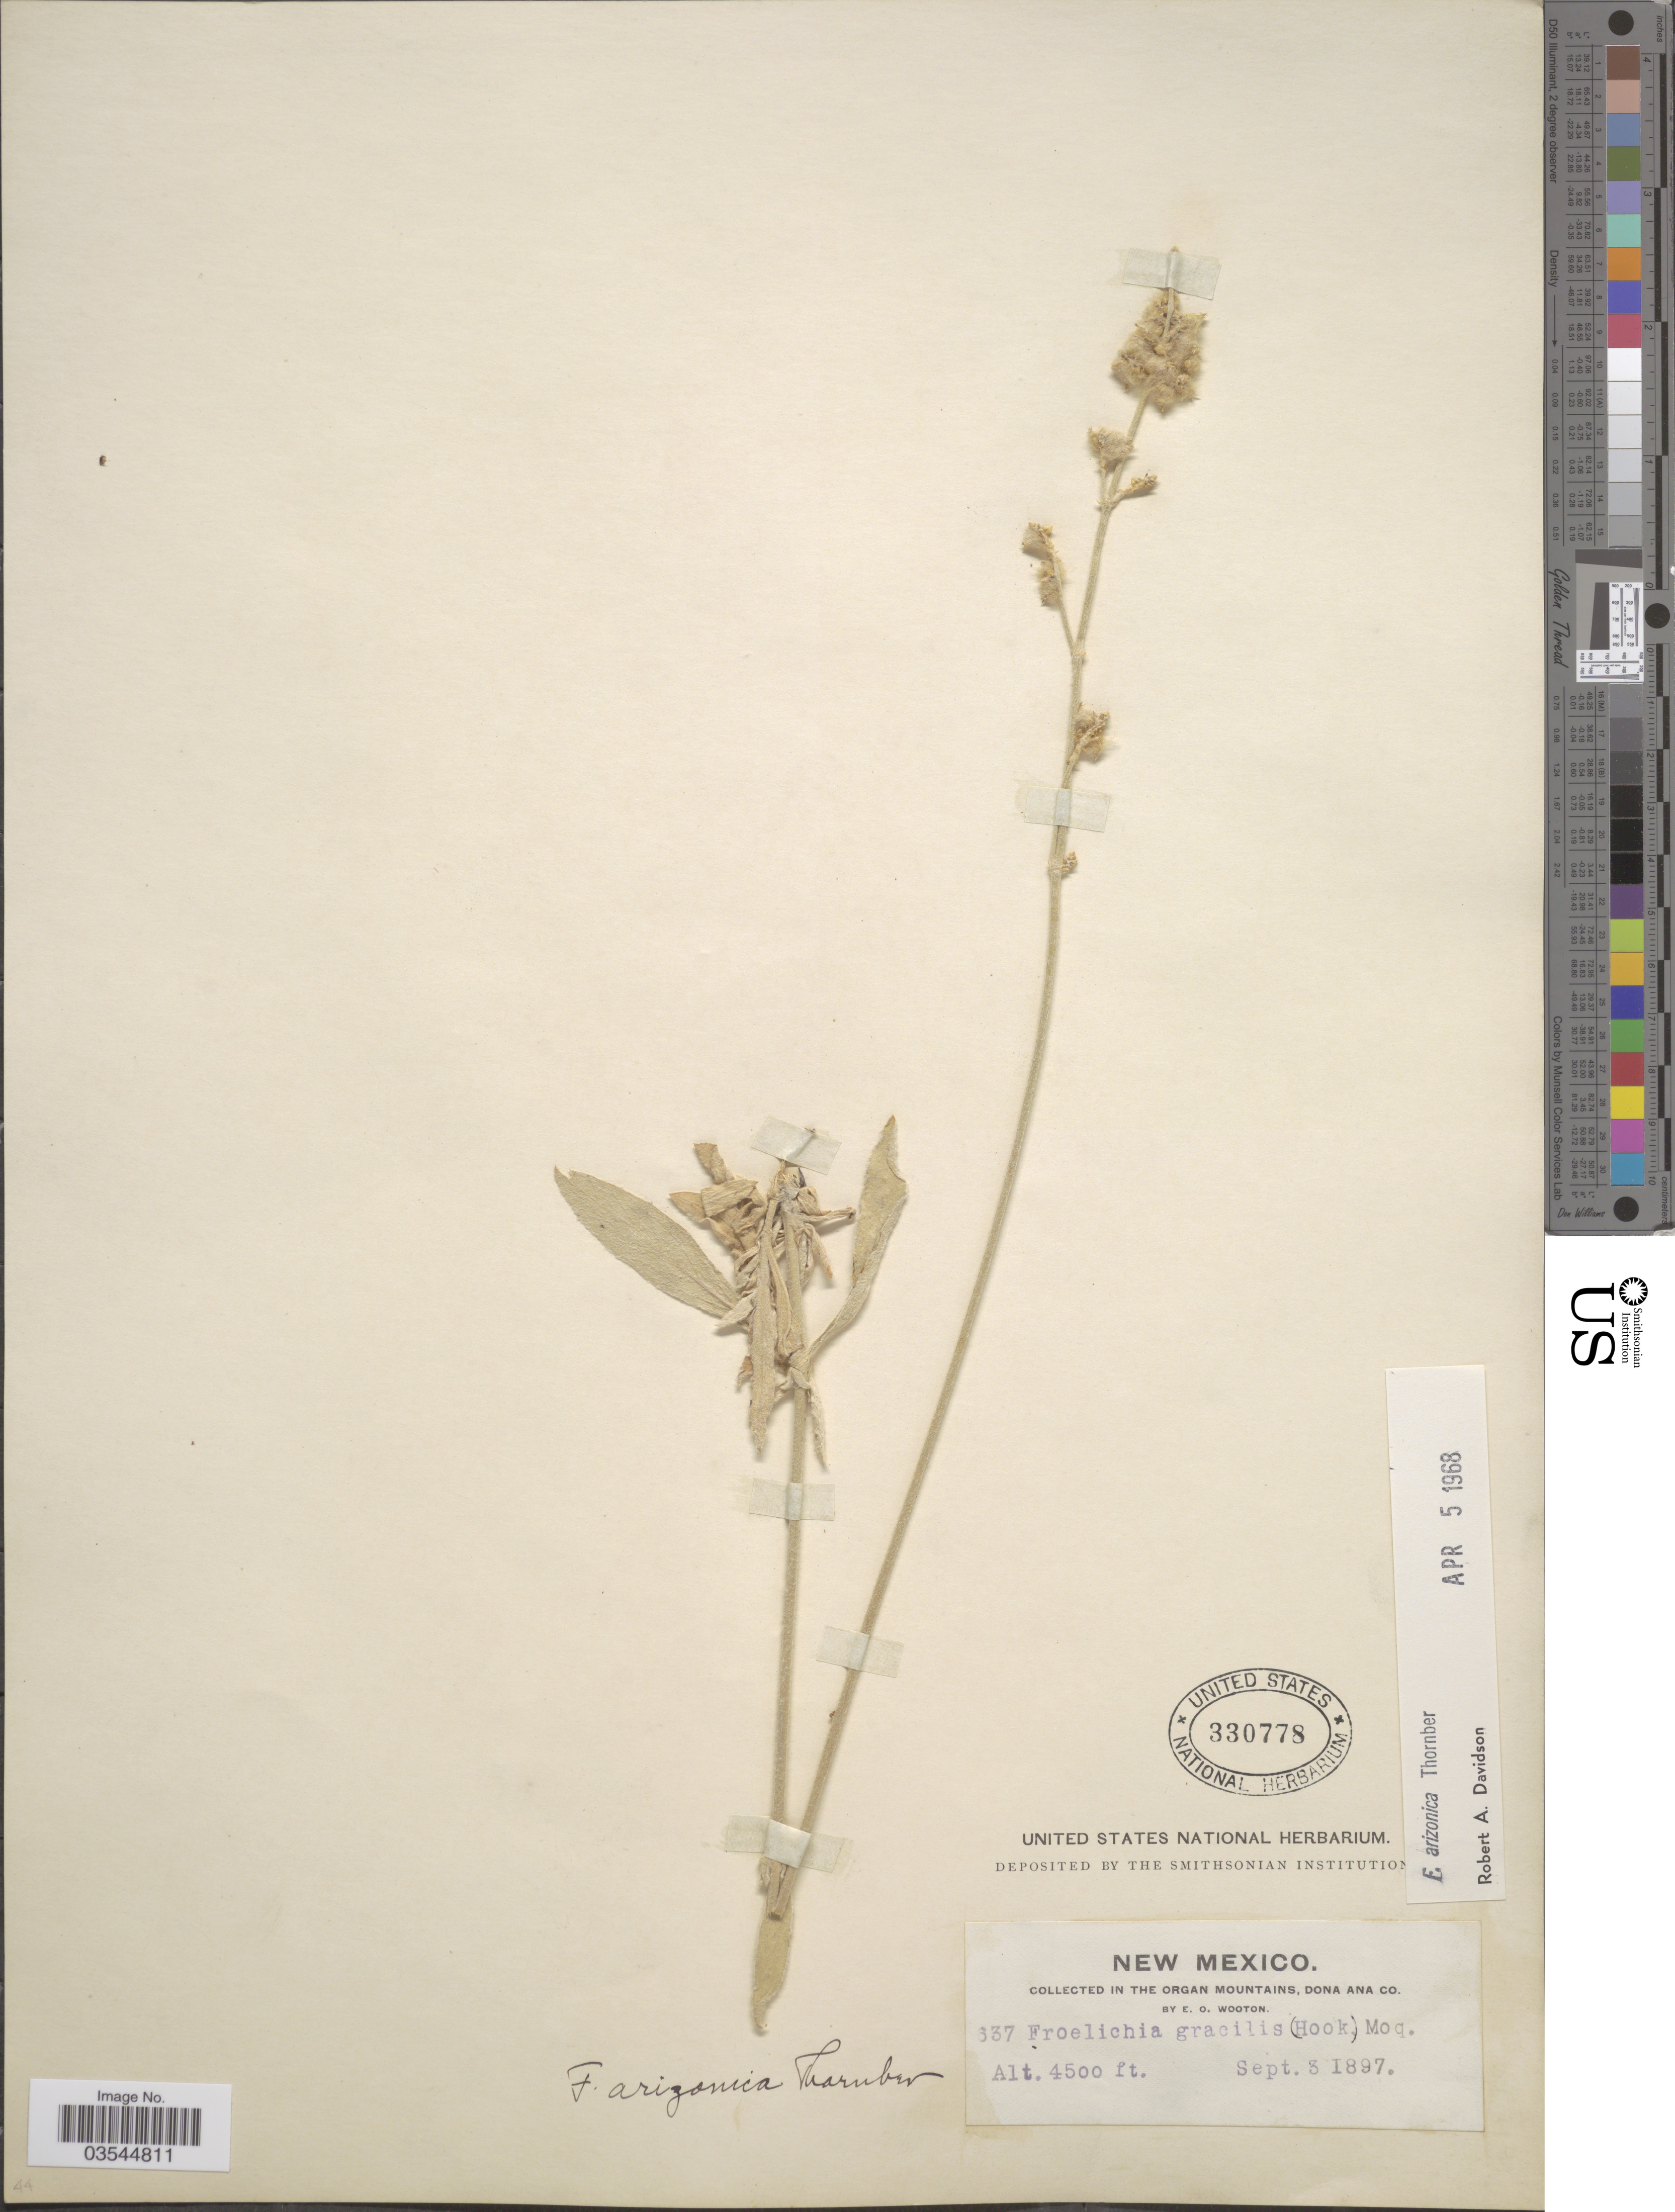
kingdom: Plantae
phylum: Tracheophyta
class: Magnoliopsida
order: Caryophyllales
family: Amaranthaceae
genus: Froelichia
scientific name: Froelichia arizonica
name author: Thornber ex Standl.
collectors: E. O. Wooton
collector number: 637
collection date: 1897-09-03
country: United States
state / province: New Mexico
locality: In the Organ Mountains, Dona Ana Co.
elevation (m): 1372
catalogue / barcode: US 330778